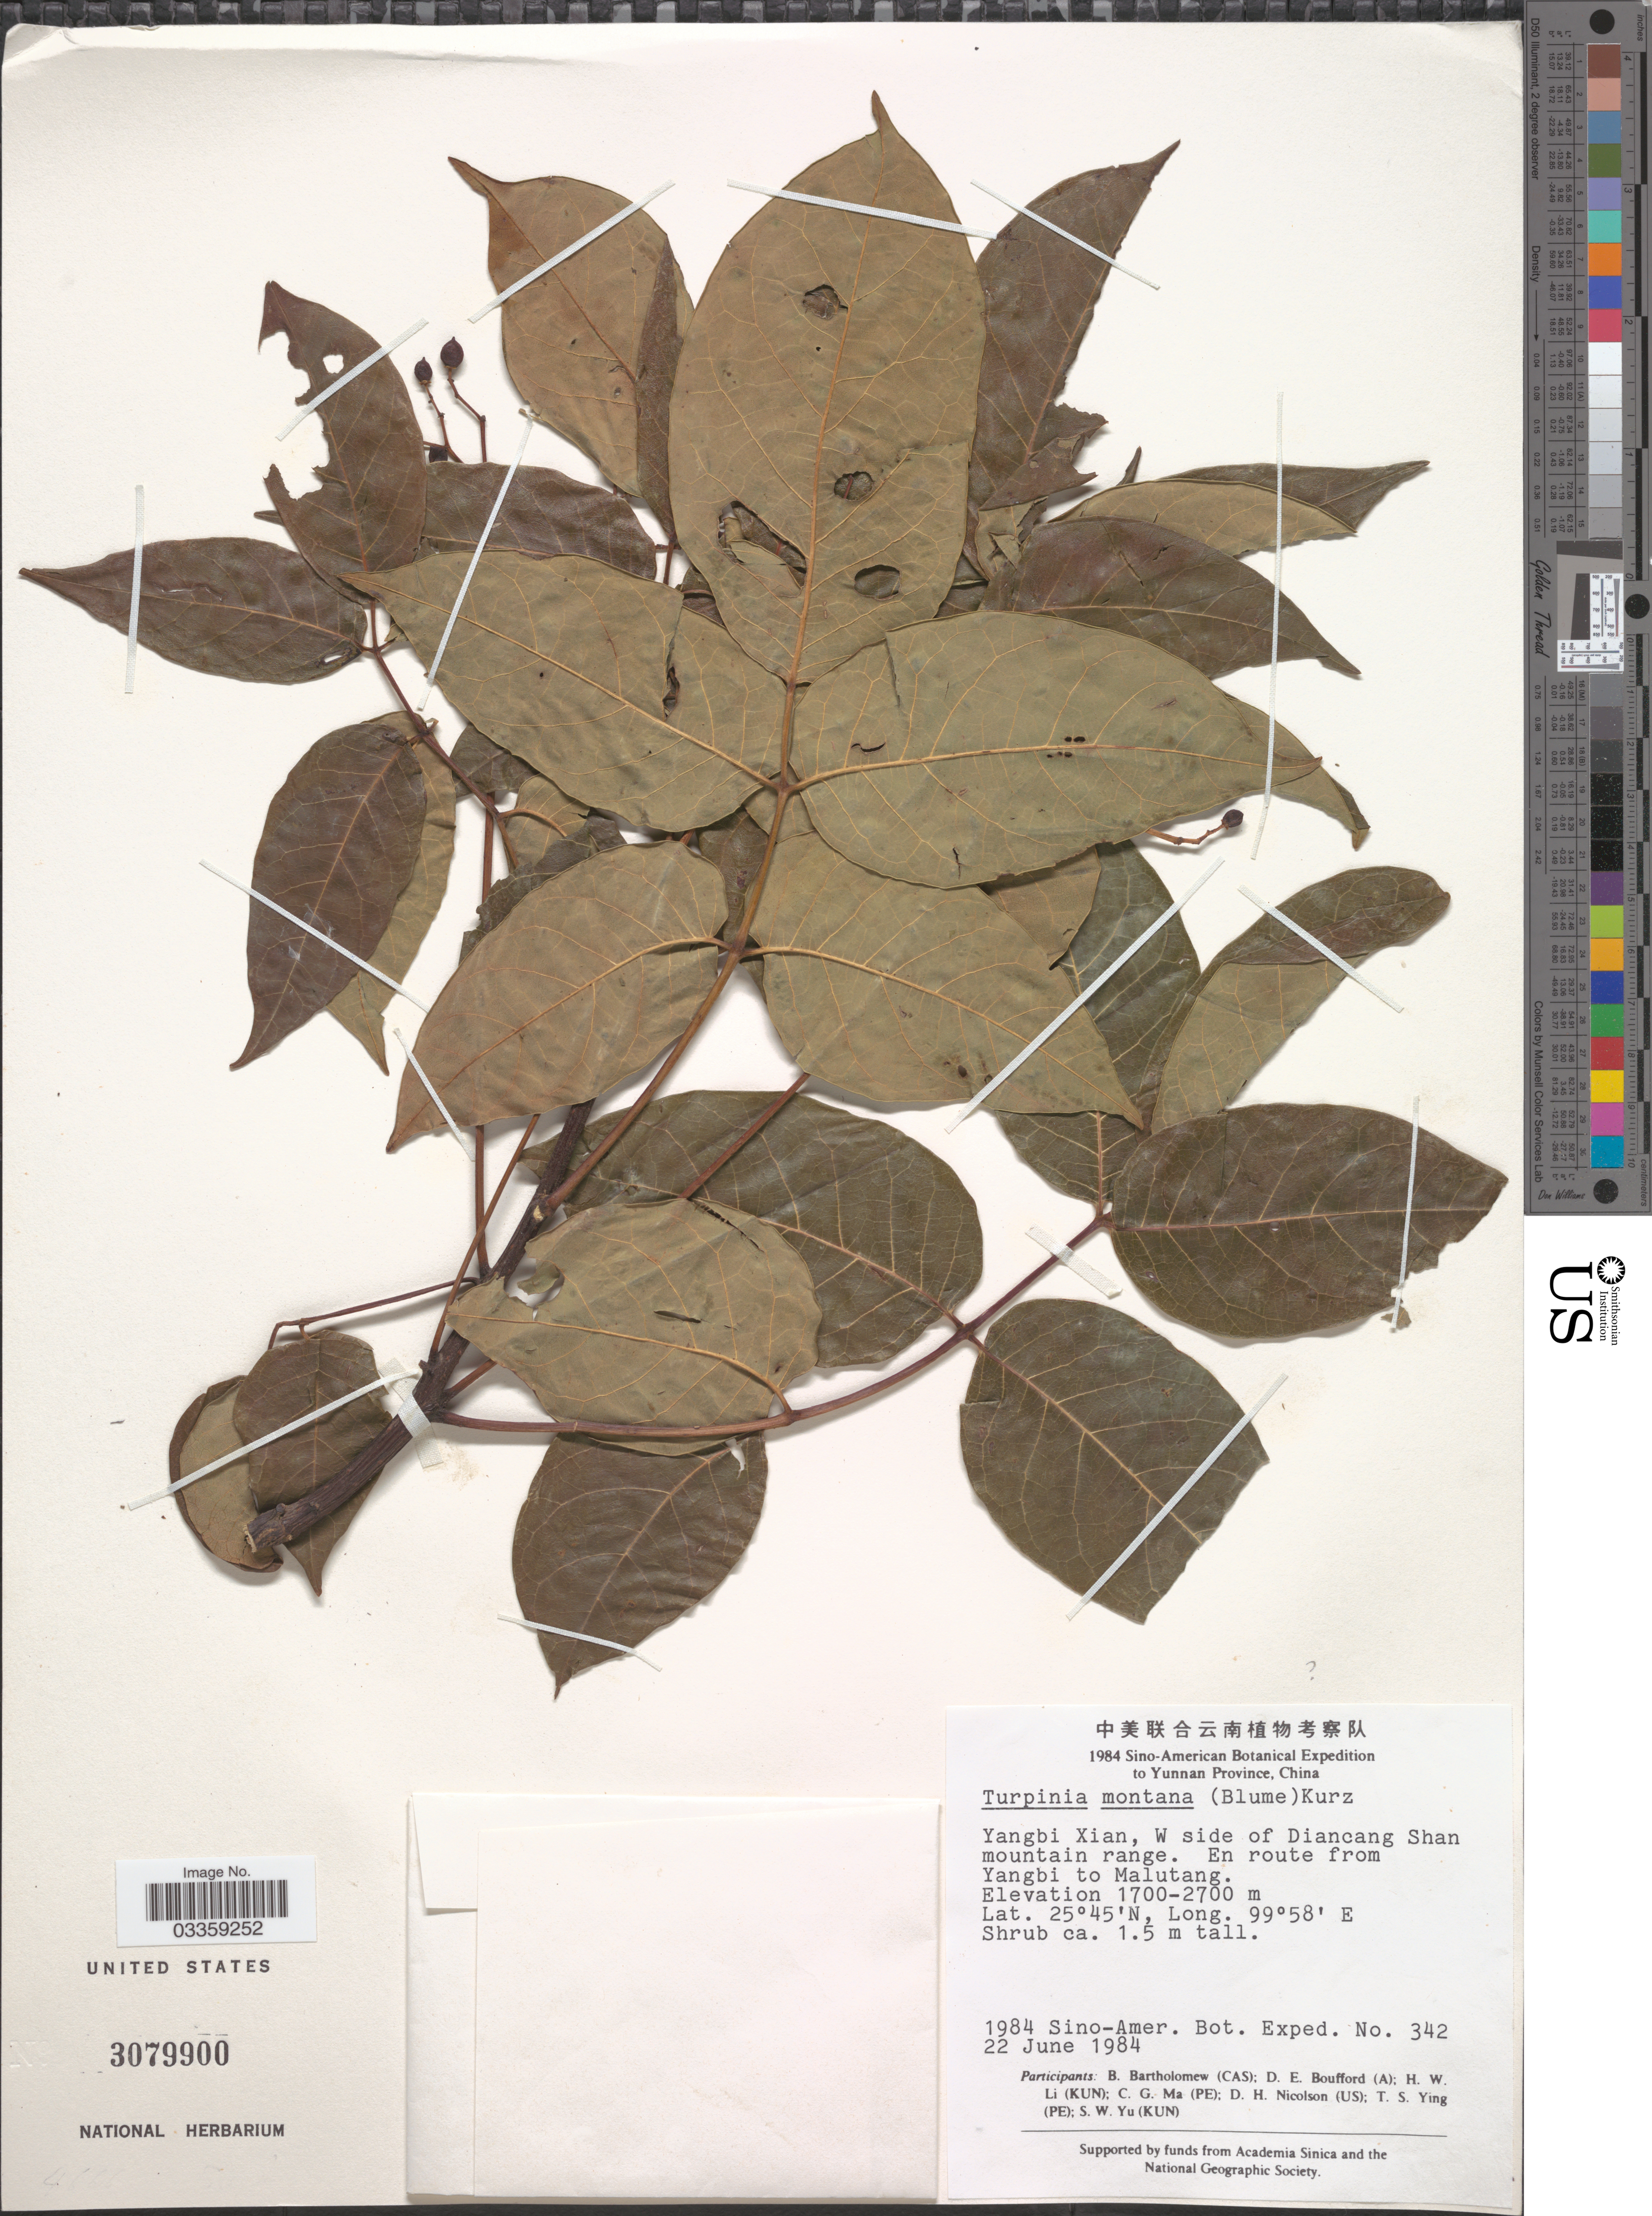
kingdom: Plantae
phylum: Tracheophyta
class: Magnoliopsida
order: Crossosomatales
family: Staphyleaceae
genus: Turpinia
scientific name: Turpinia montana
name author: (Blume) Kurz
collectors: Sino-Amer. Bot. Exped. 1984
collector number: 342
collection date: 1984-06-22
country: China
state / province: Yunnan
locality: Yangbi Xian, W side of Diancang Shan mountain range. En route from Yangbi to Malutang.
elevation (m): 1700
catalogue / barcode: US 3079900